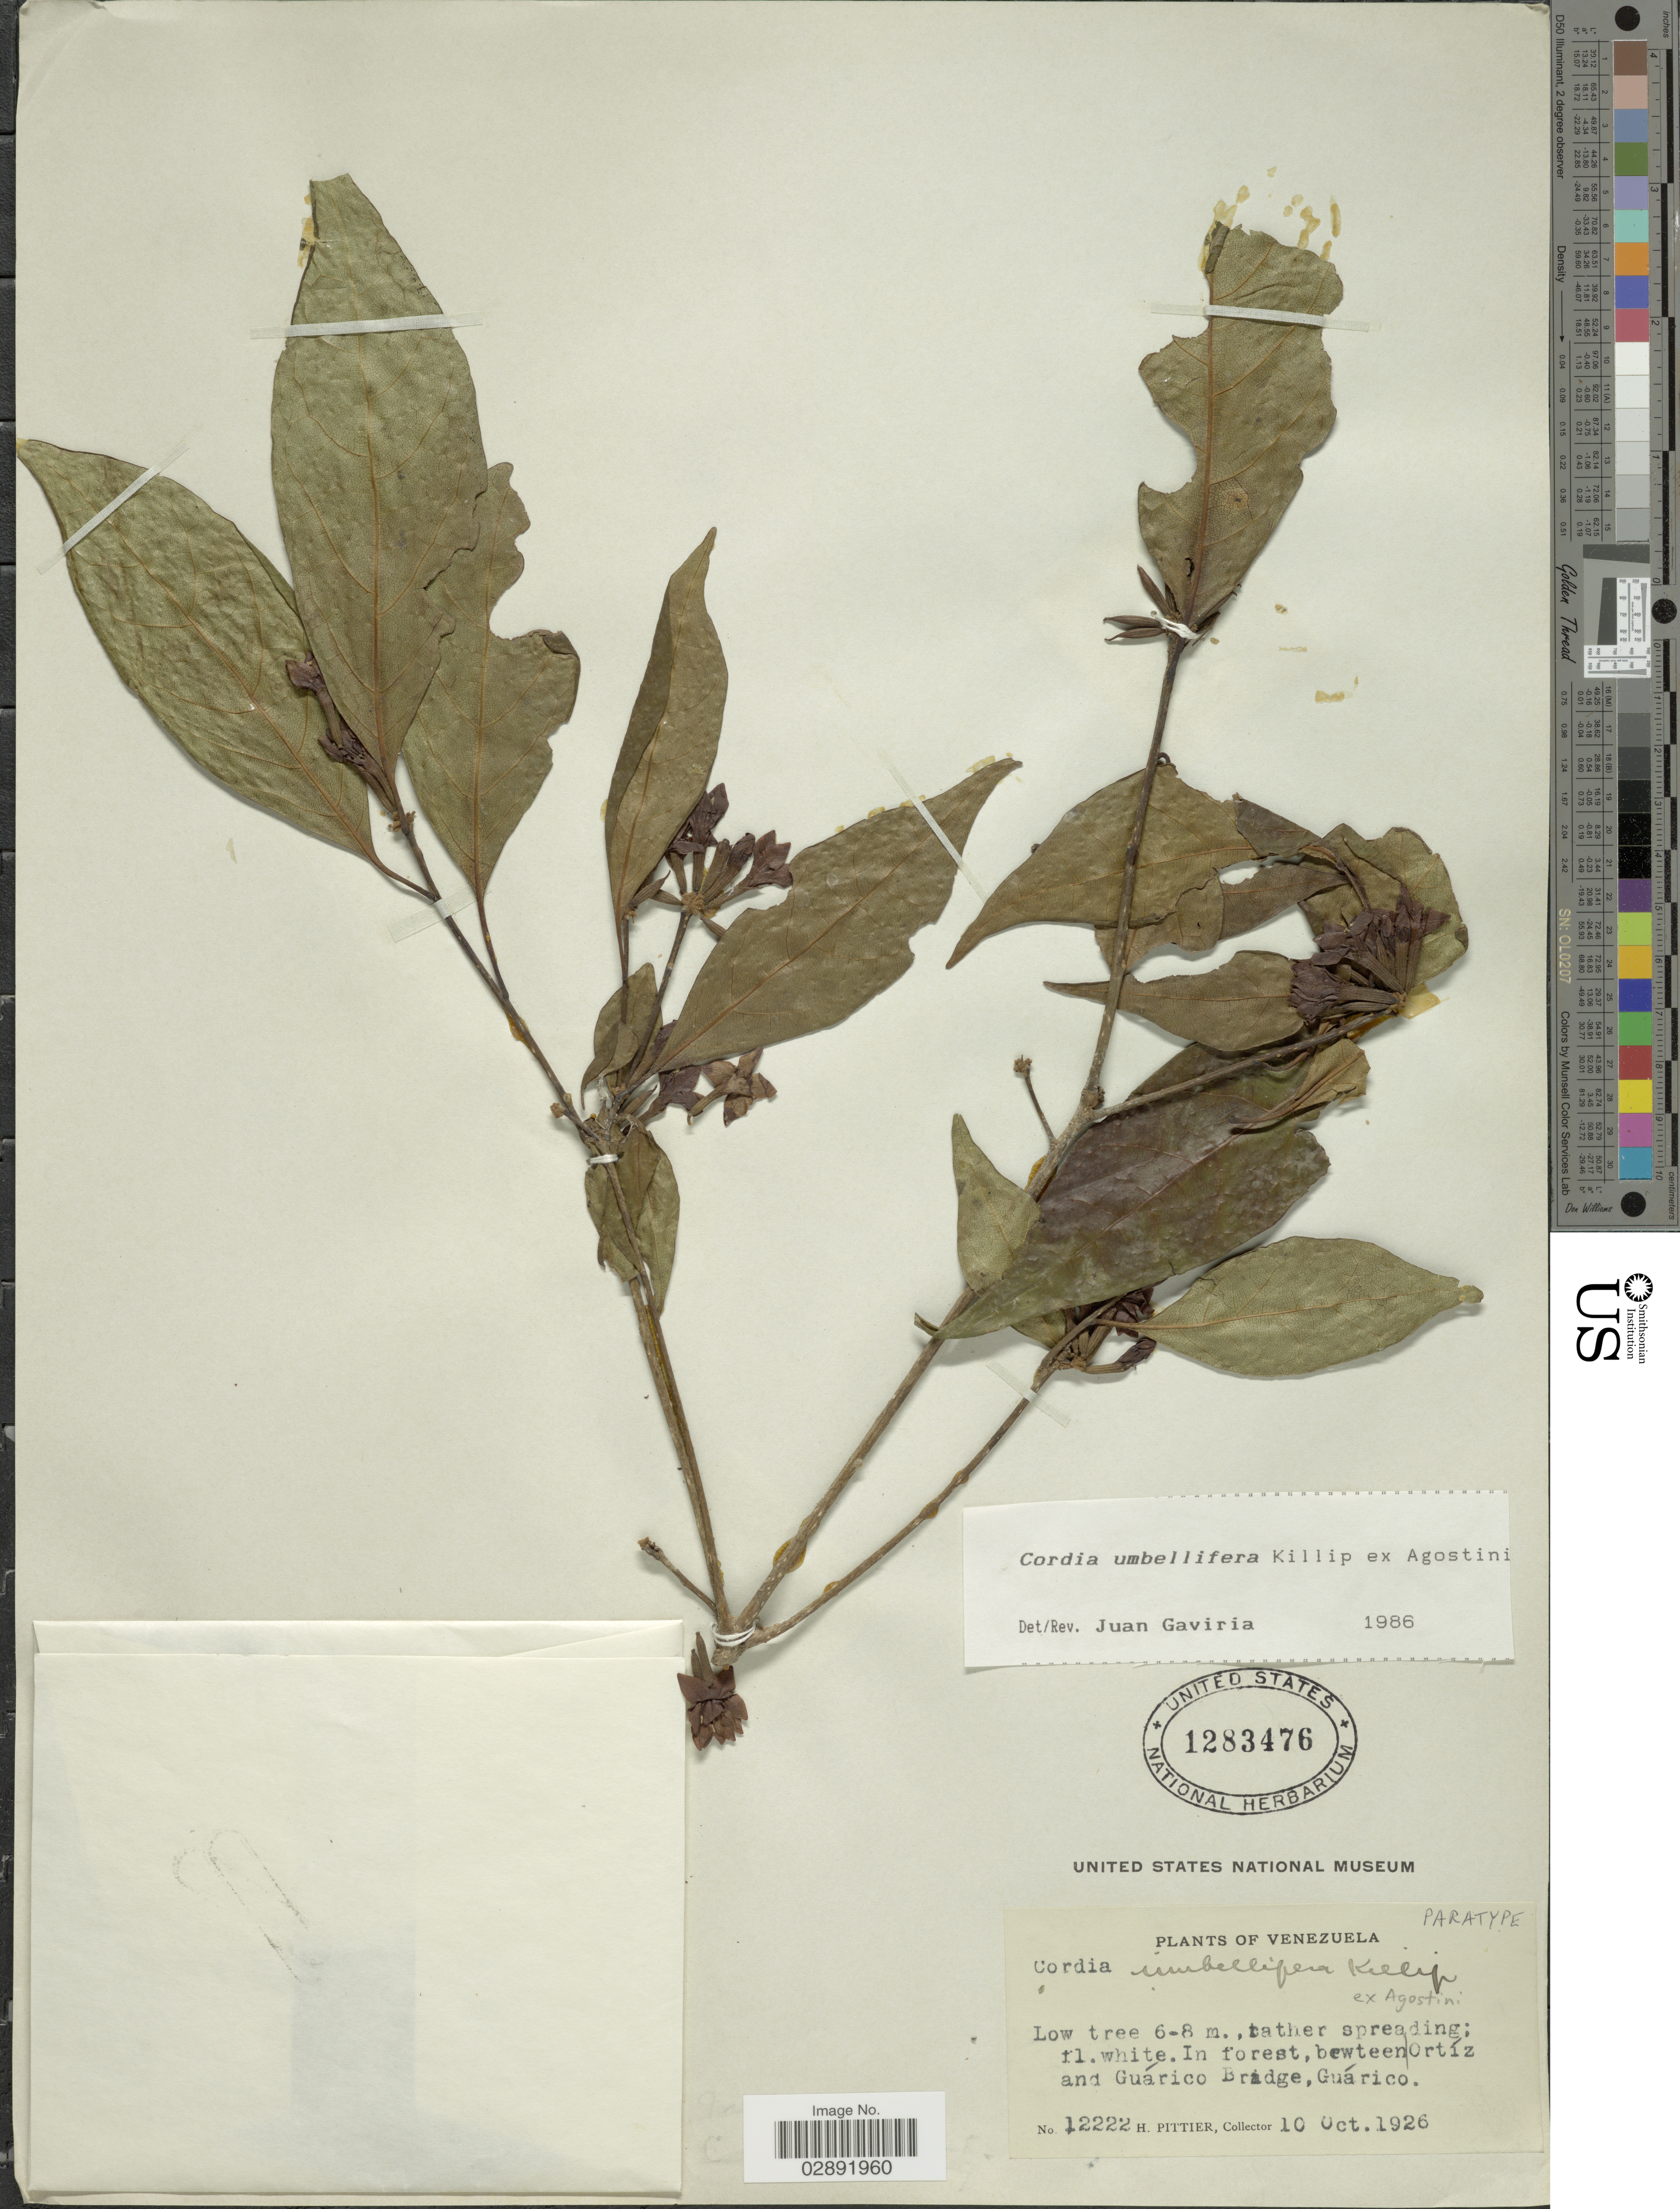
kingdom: Plantae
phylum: Tracheophyta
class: Magnoliopsida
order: Boraginales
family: Cordiaceae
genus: Cordia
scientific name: Cordia umbellifera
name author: Killip & G. Agostini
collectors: H. F. Pittier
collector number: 12222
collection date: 1926-10-10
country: Venezuela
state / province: Guárico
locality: In forest, between Ortíz and Guárico Bridge.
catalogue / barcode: US 1283476